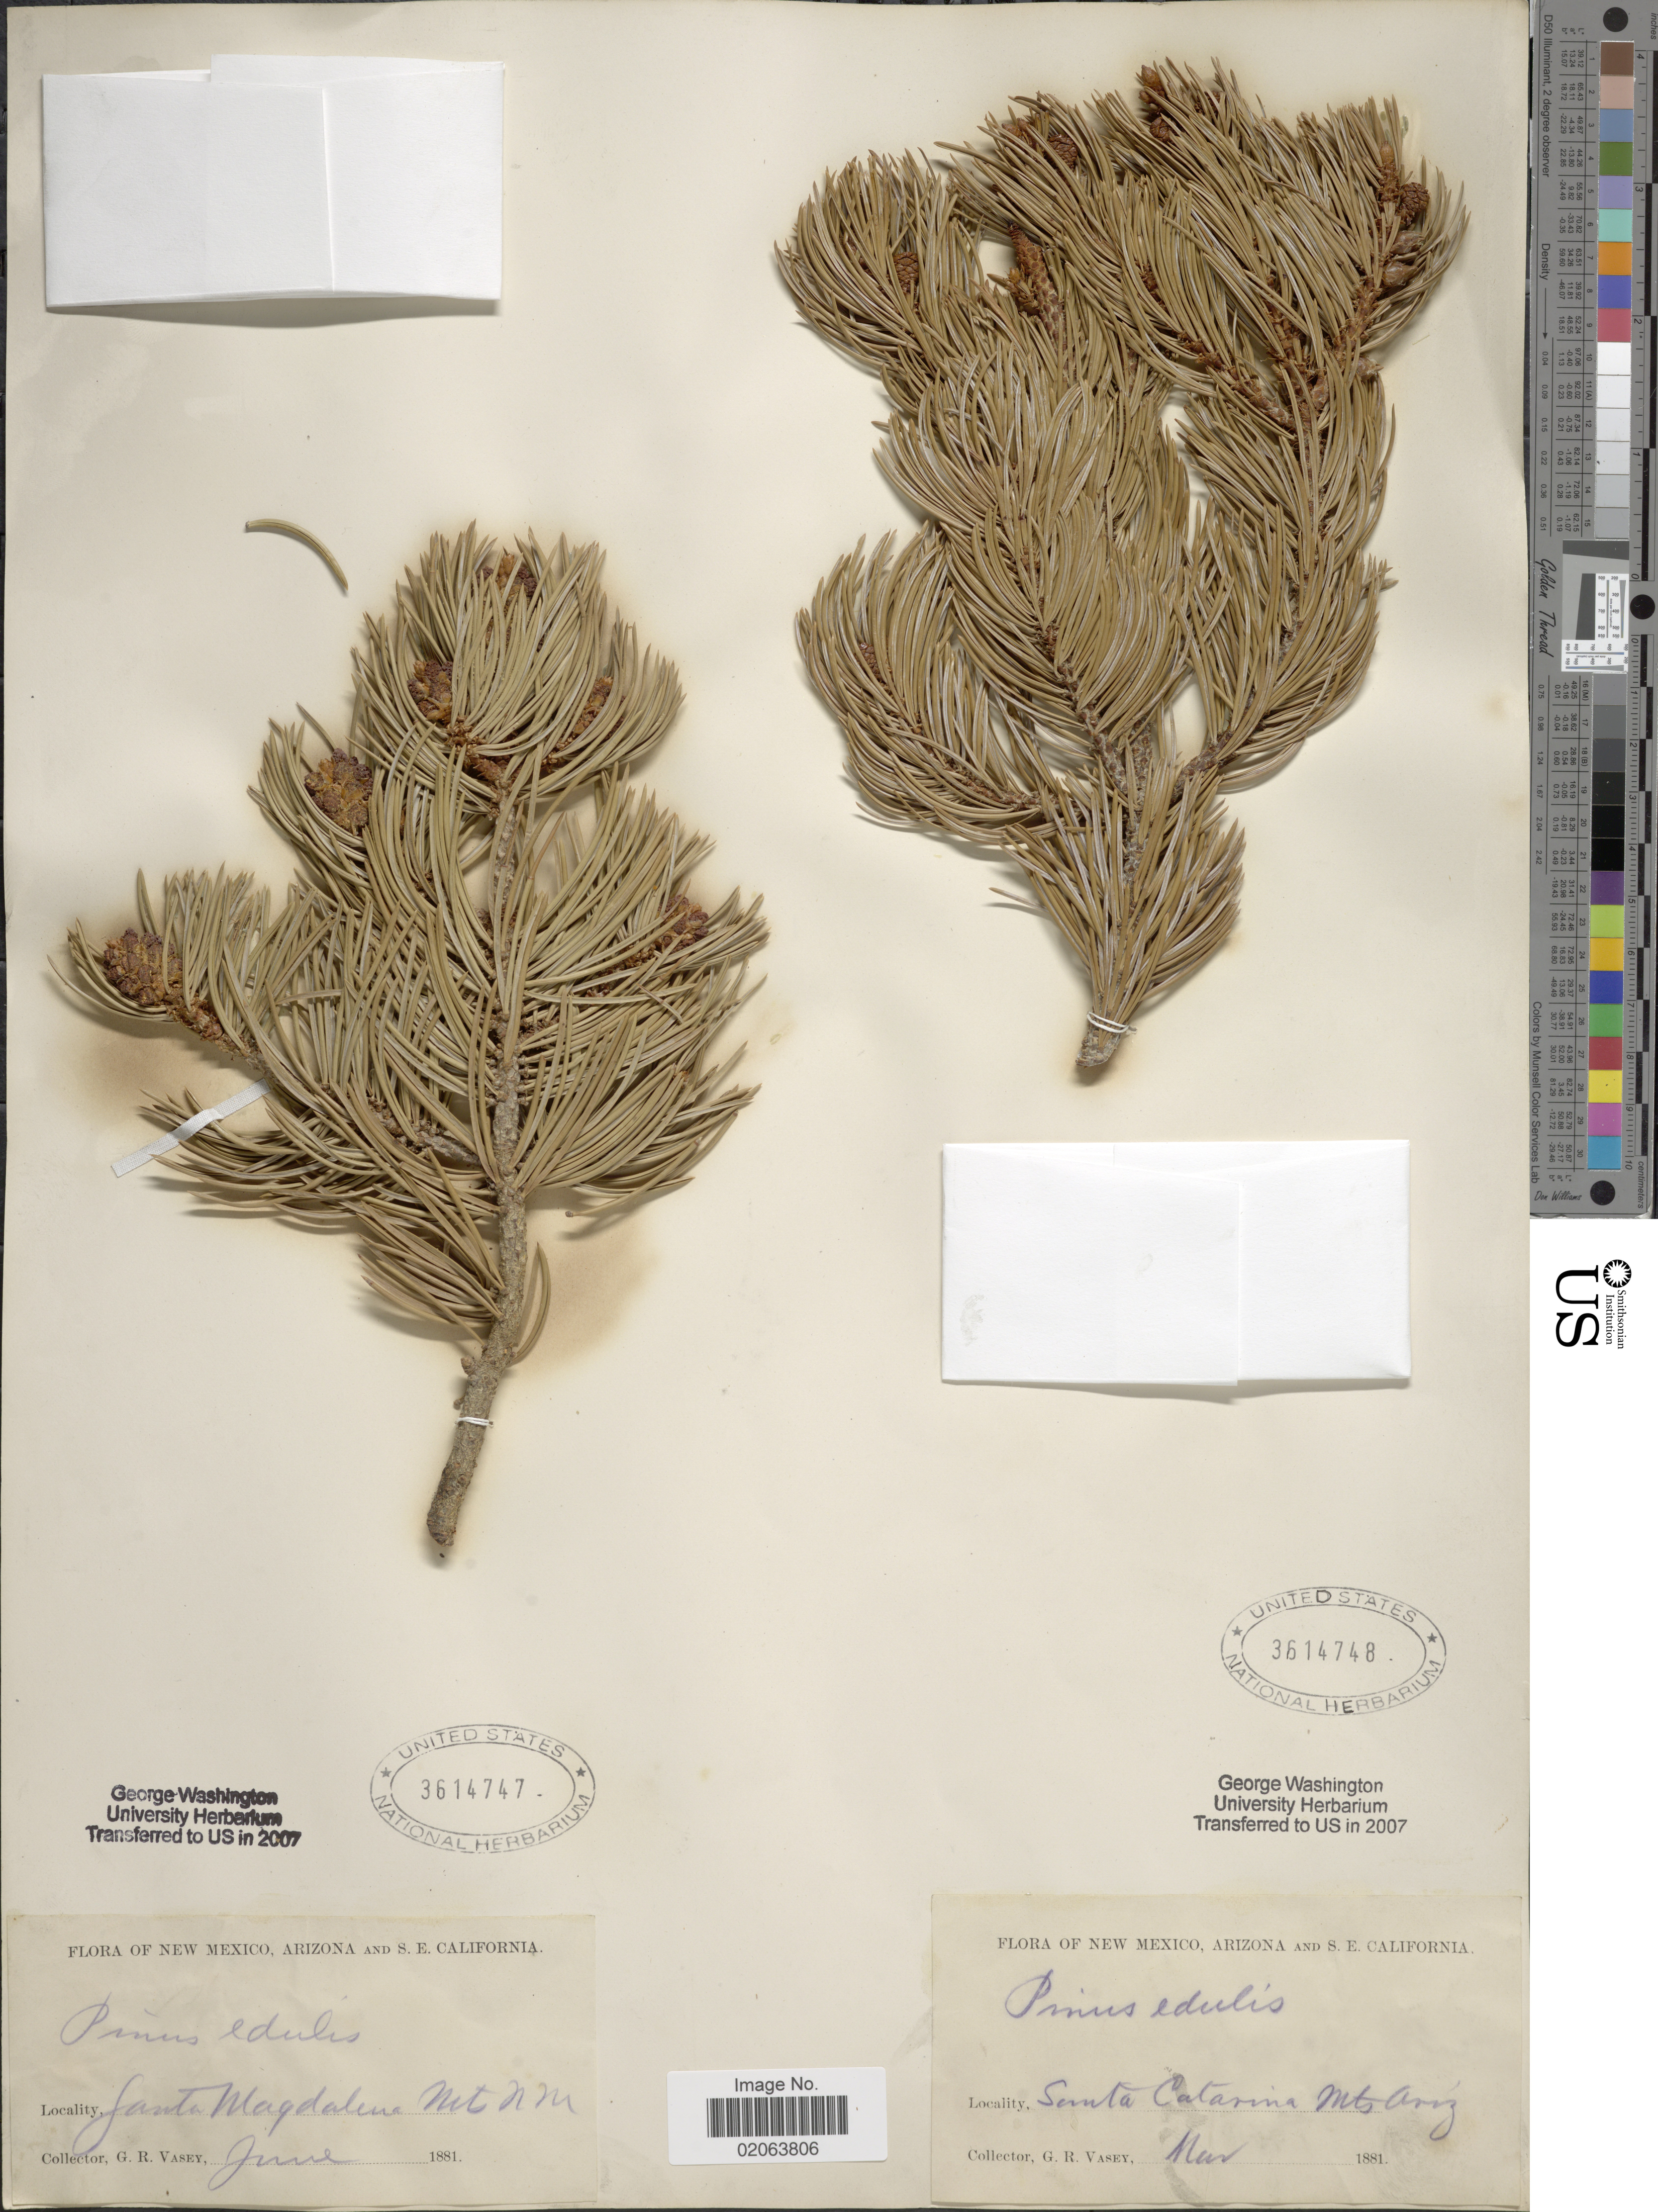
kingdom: Plantae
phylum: Tracheophyta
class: Pinopsida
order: Pinales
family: Pinaceae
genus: Pinus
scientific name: Pinus edulis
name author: Engelm.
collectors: G. R. Vasey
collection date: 1881-06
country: United States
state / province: New Mexico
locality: Santa Magdalena Mts. N. M.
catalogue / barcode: US 3614747